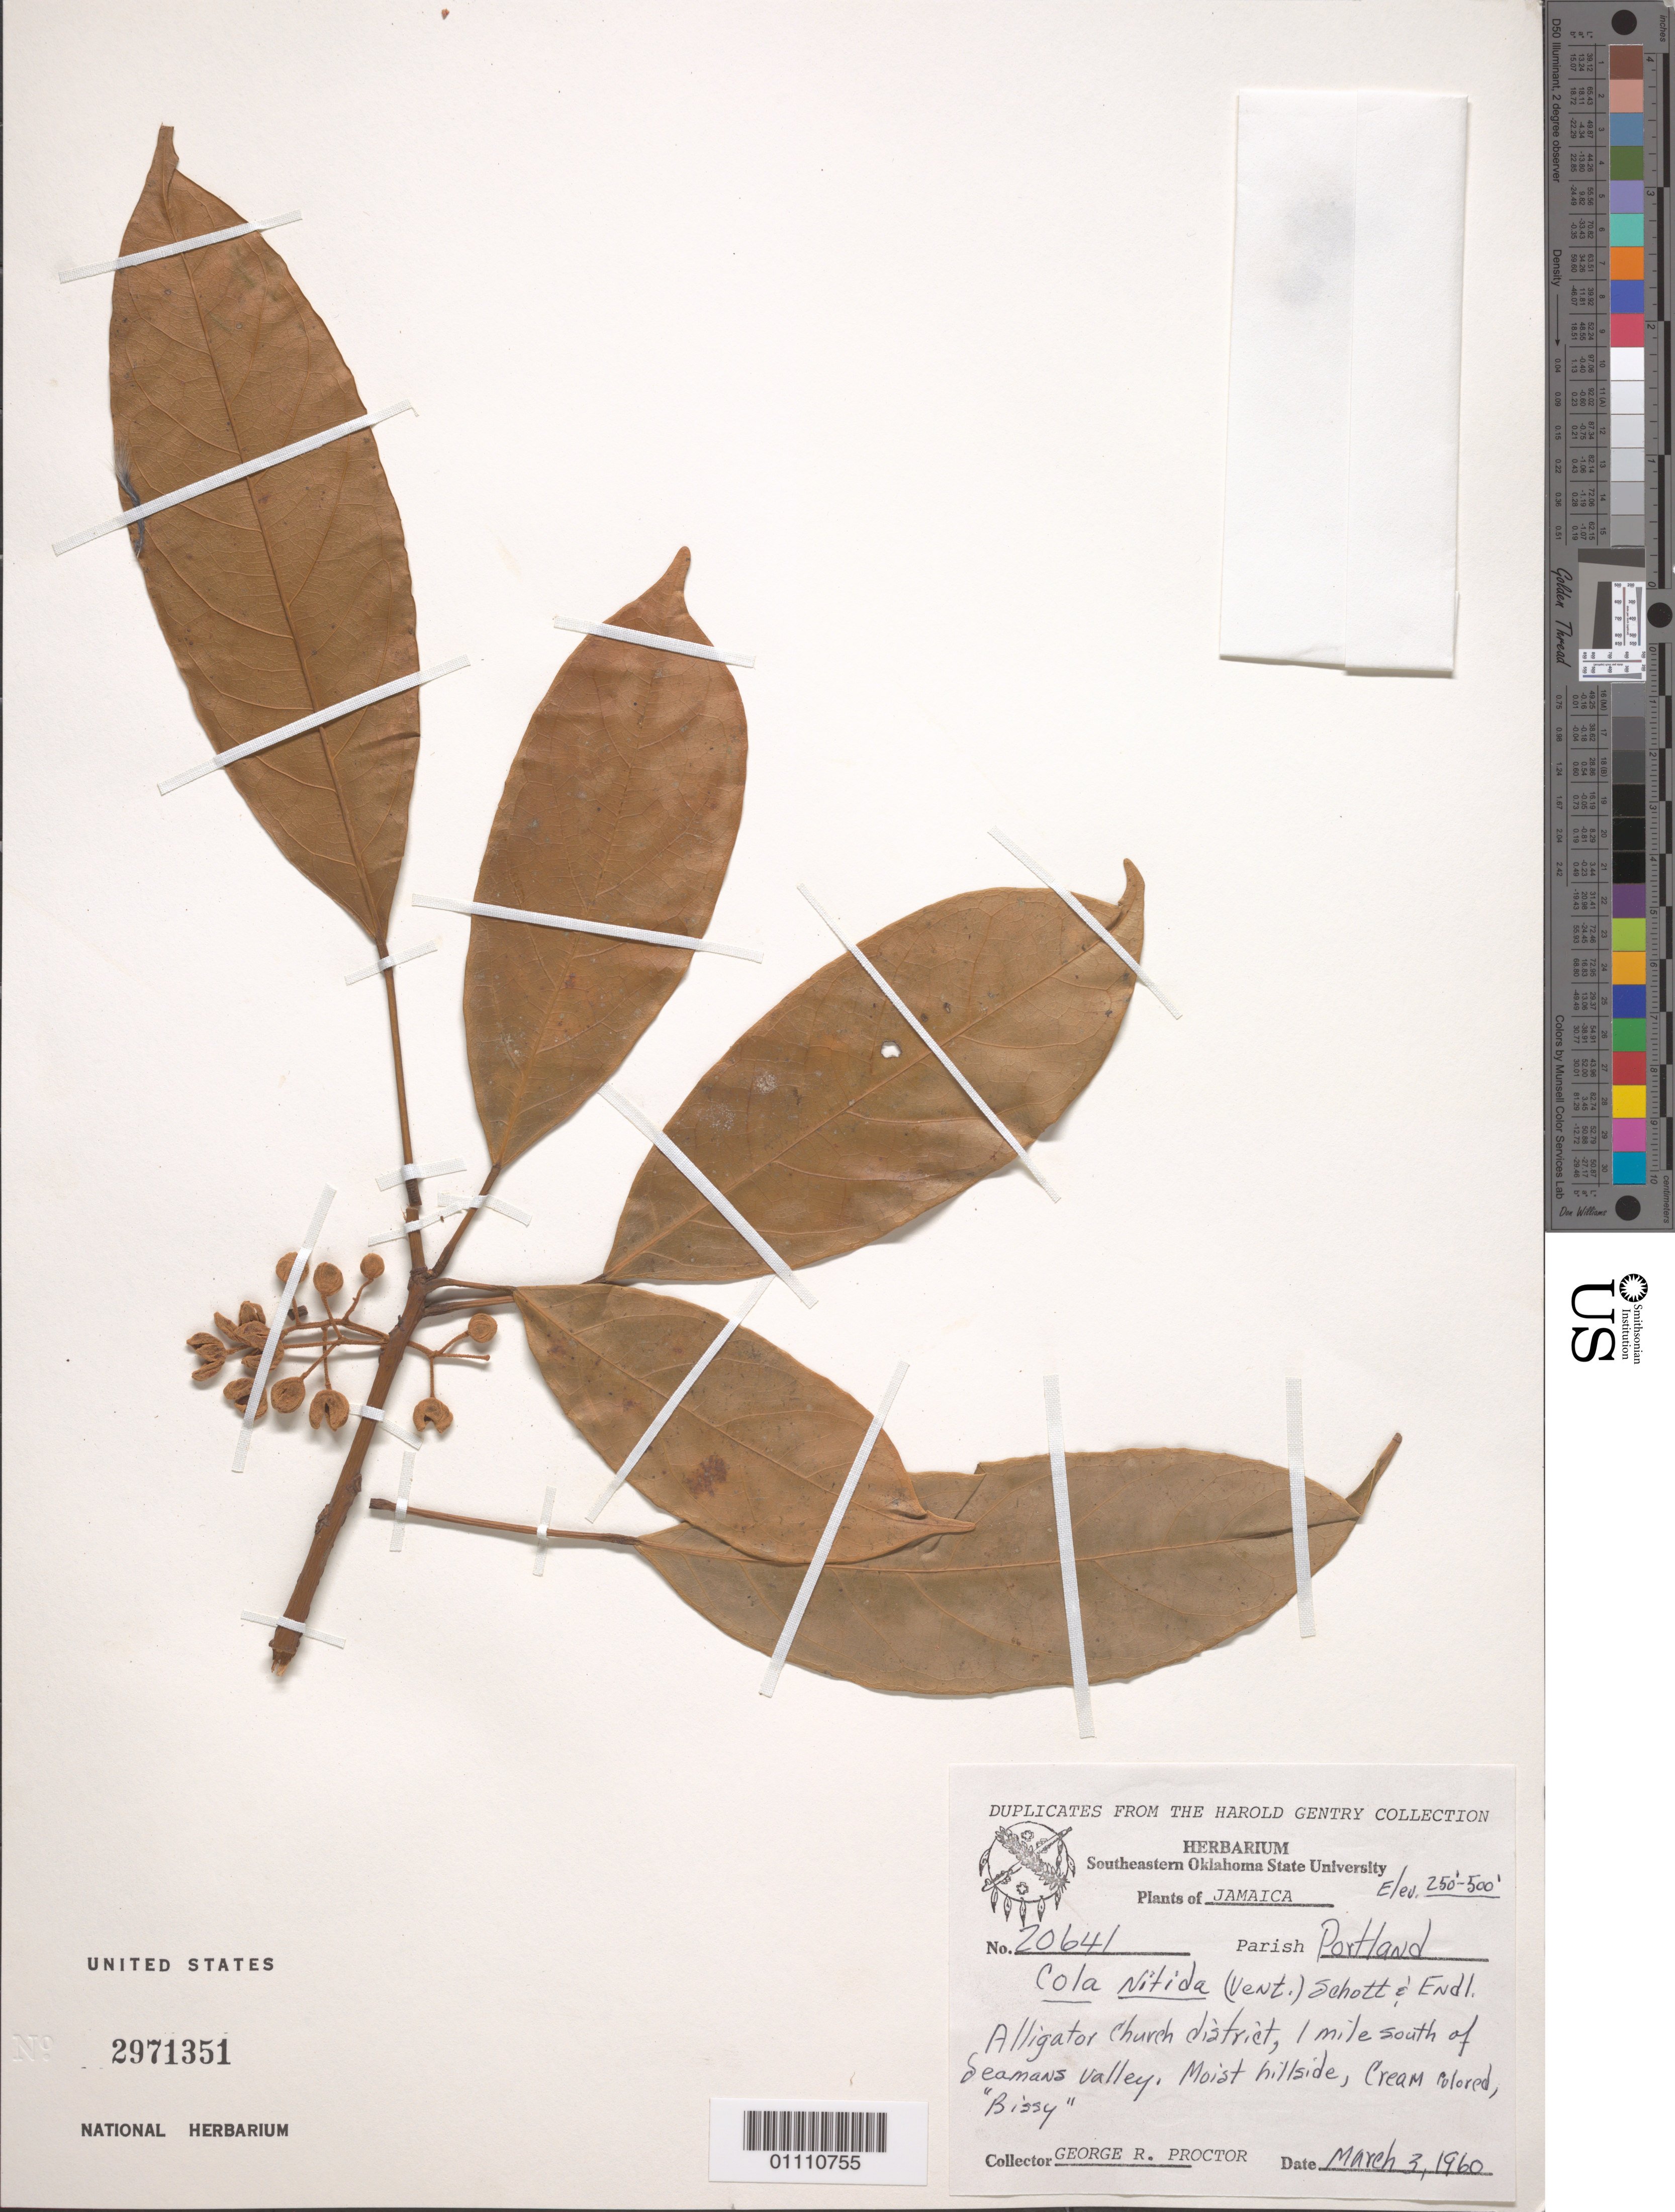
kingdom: Plantae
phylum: Tracheophyta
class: Magnoliopsida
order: Malvales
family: Malvaceae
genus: Cola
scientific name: Cola nitida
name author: (Vent.) Schott & Endl.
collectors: G. R. Proctor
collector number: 20641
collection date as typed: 03 Mar 1960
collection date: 1960-03-03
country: Jamaica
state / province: Portland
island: Jamaica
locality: Alligator Church district, 1 mile S of Seamans Valley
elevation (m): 76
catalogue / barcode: US 2971351